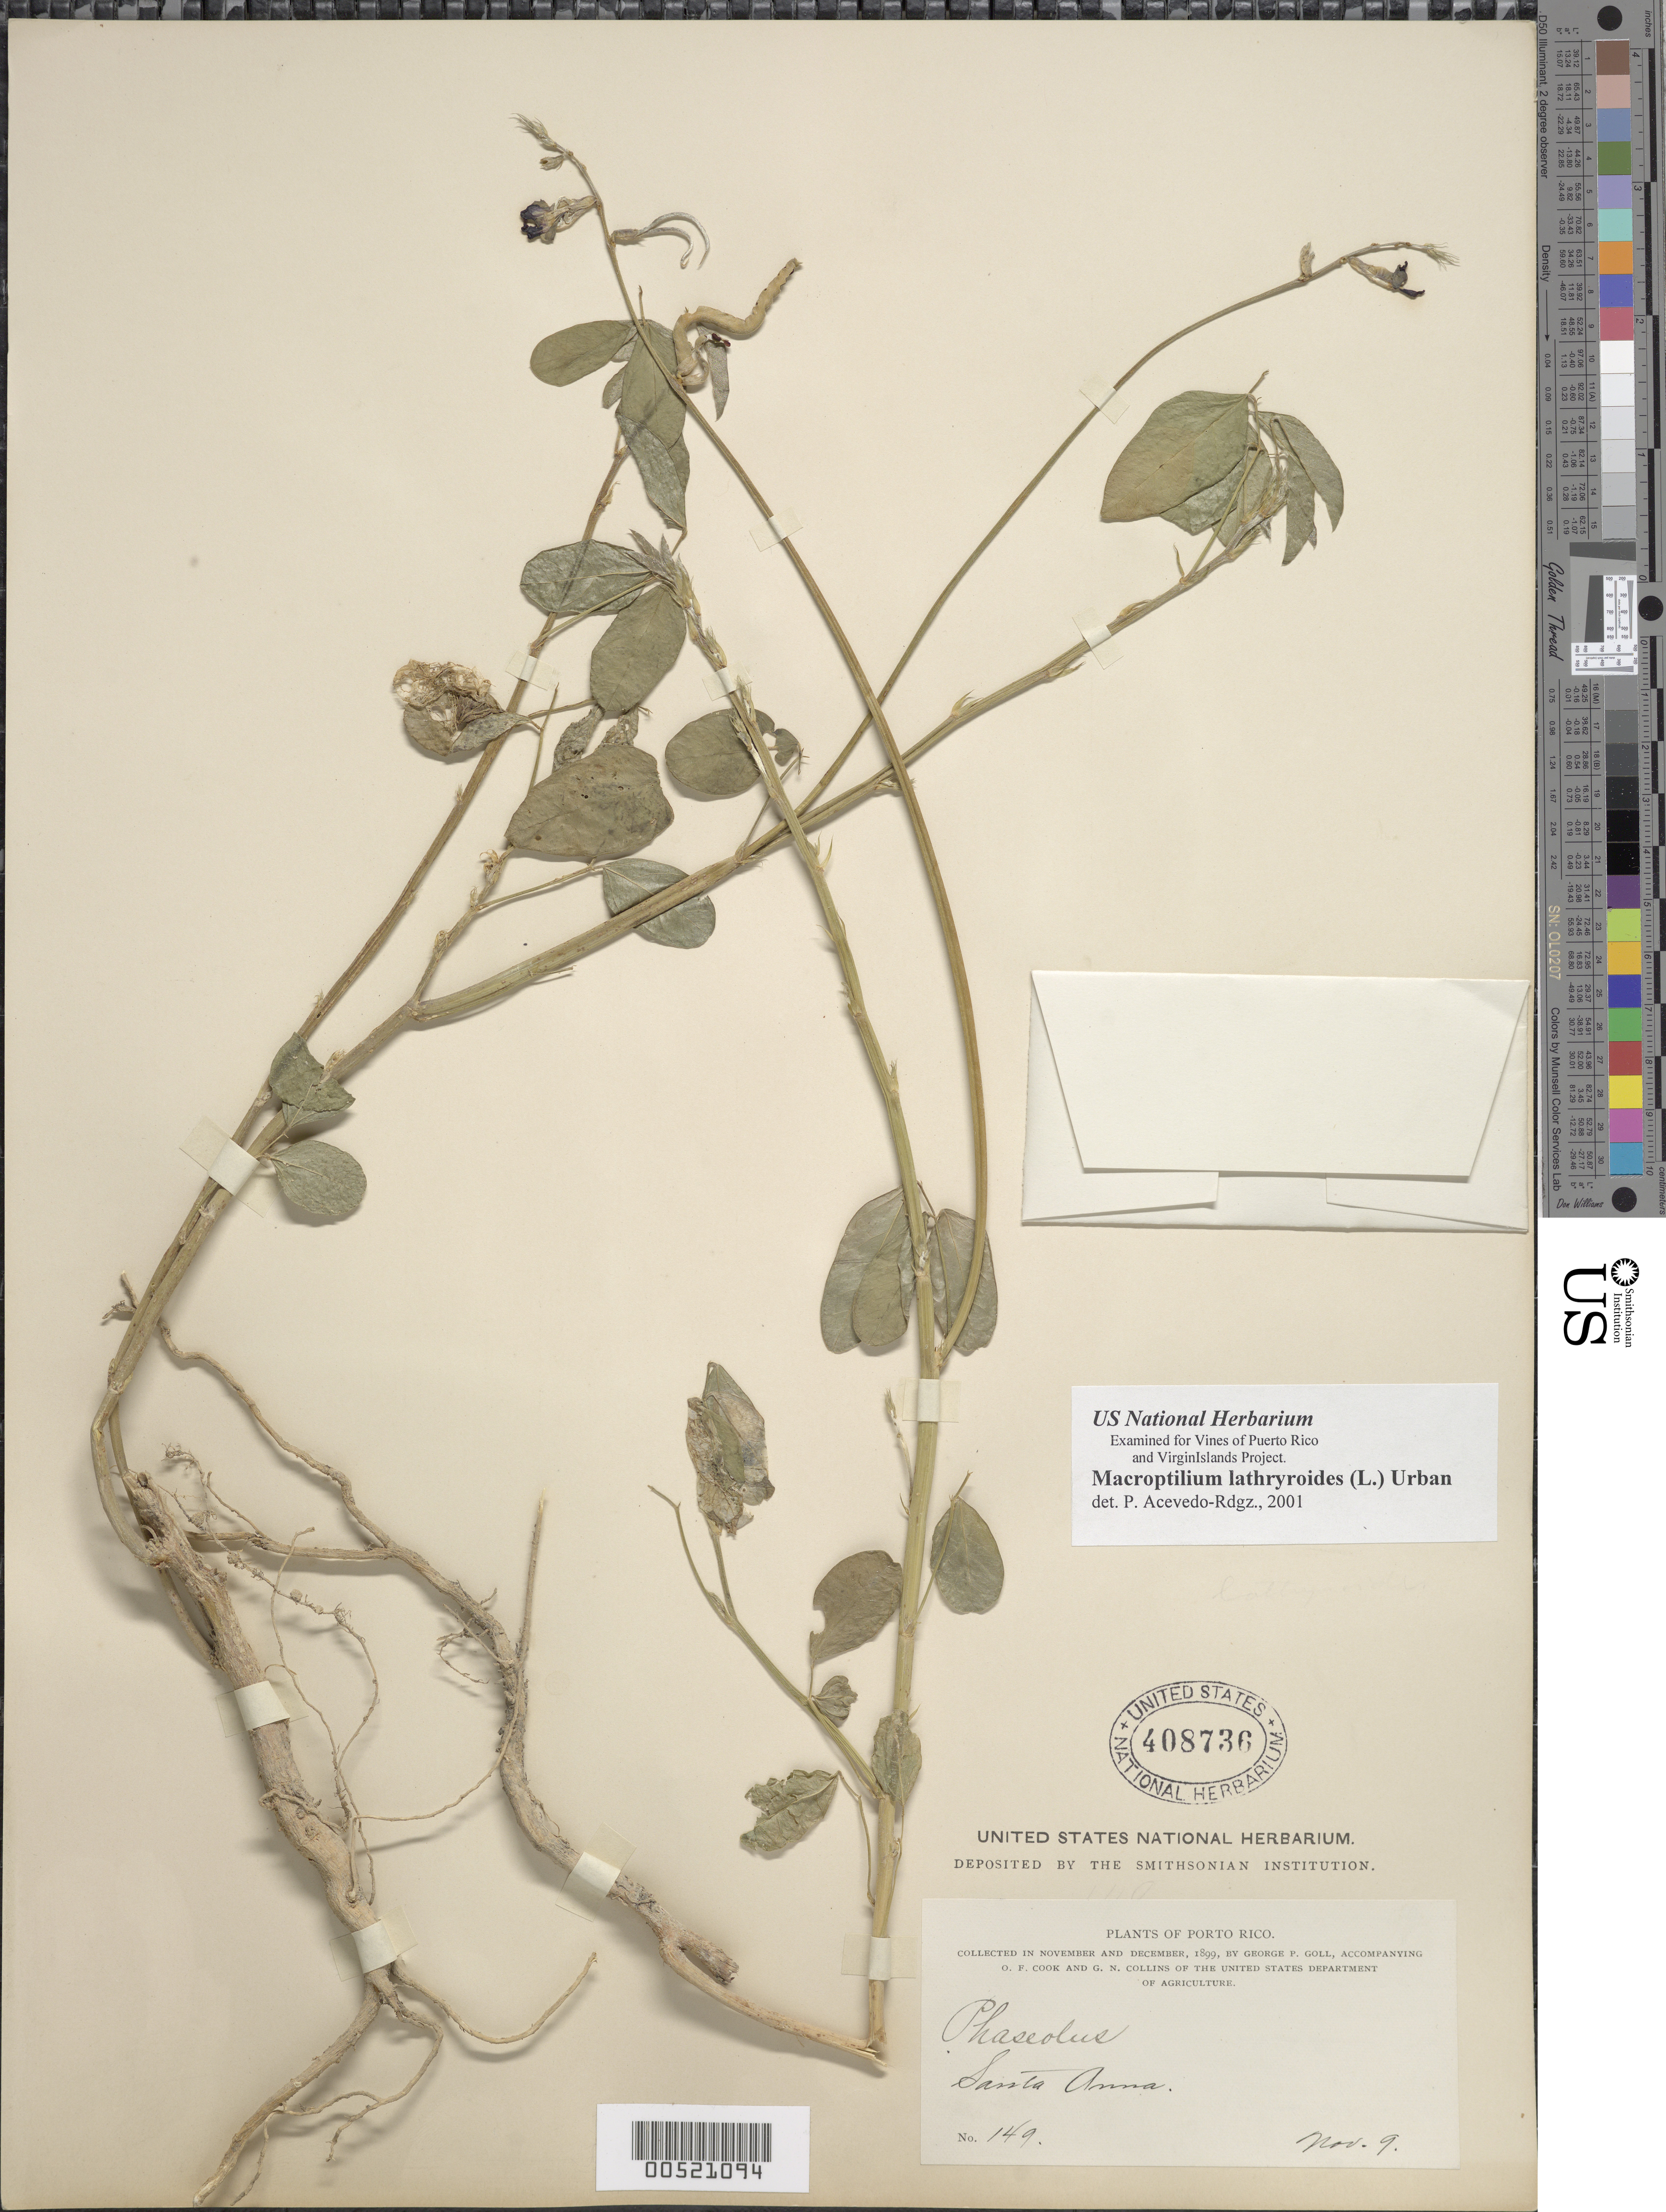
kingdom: Plantae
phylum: Tracheophyta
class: Magnoliopsida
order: Fabales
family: Fabaceae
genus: Macroptilium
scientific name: Macroptilium lathyroides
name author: (L.) Urb.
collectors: G. Goll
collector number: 149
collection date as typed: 09 Nov 1899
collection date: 1899-11-09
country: Puerto Rico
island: Greater Antilles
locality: Santa Anna.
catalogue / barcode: US 408736